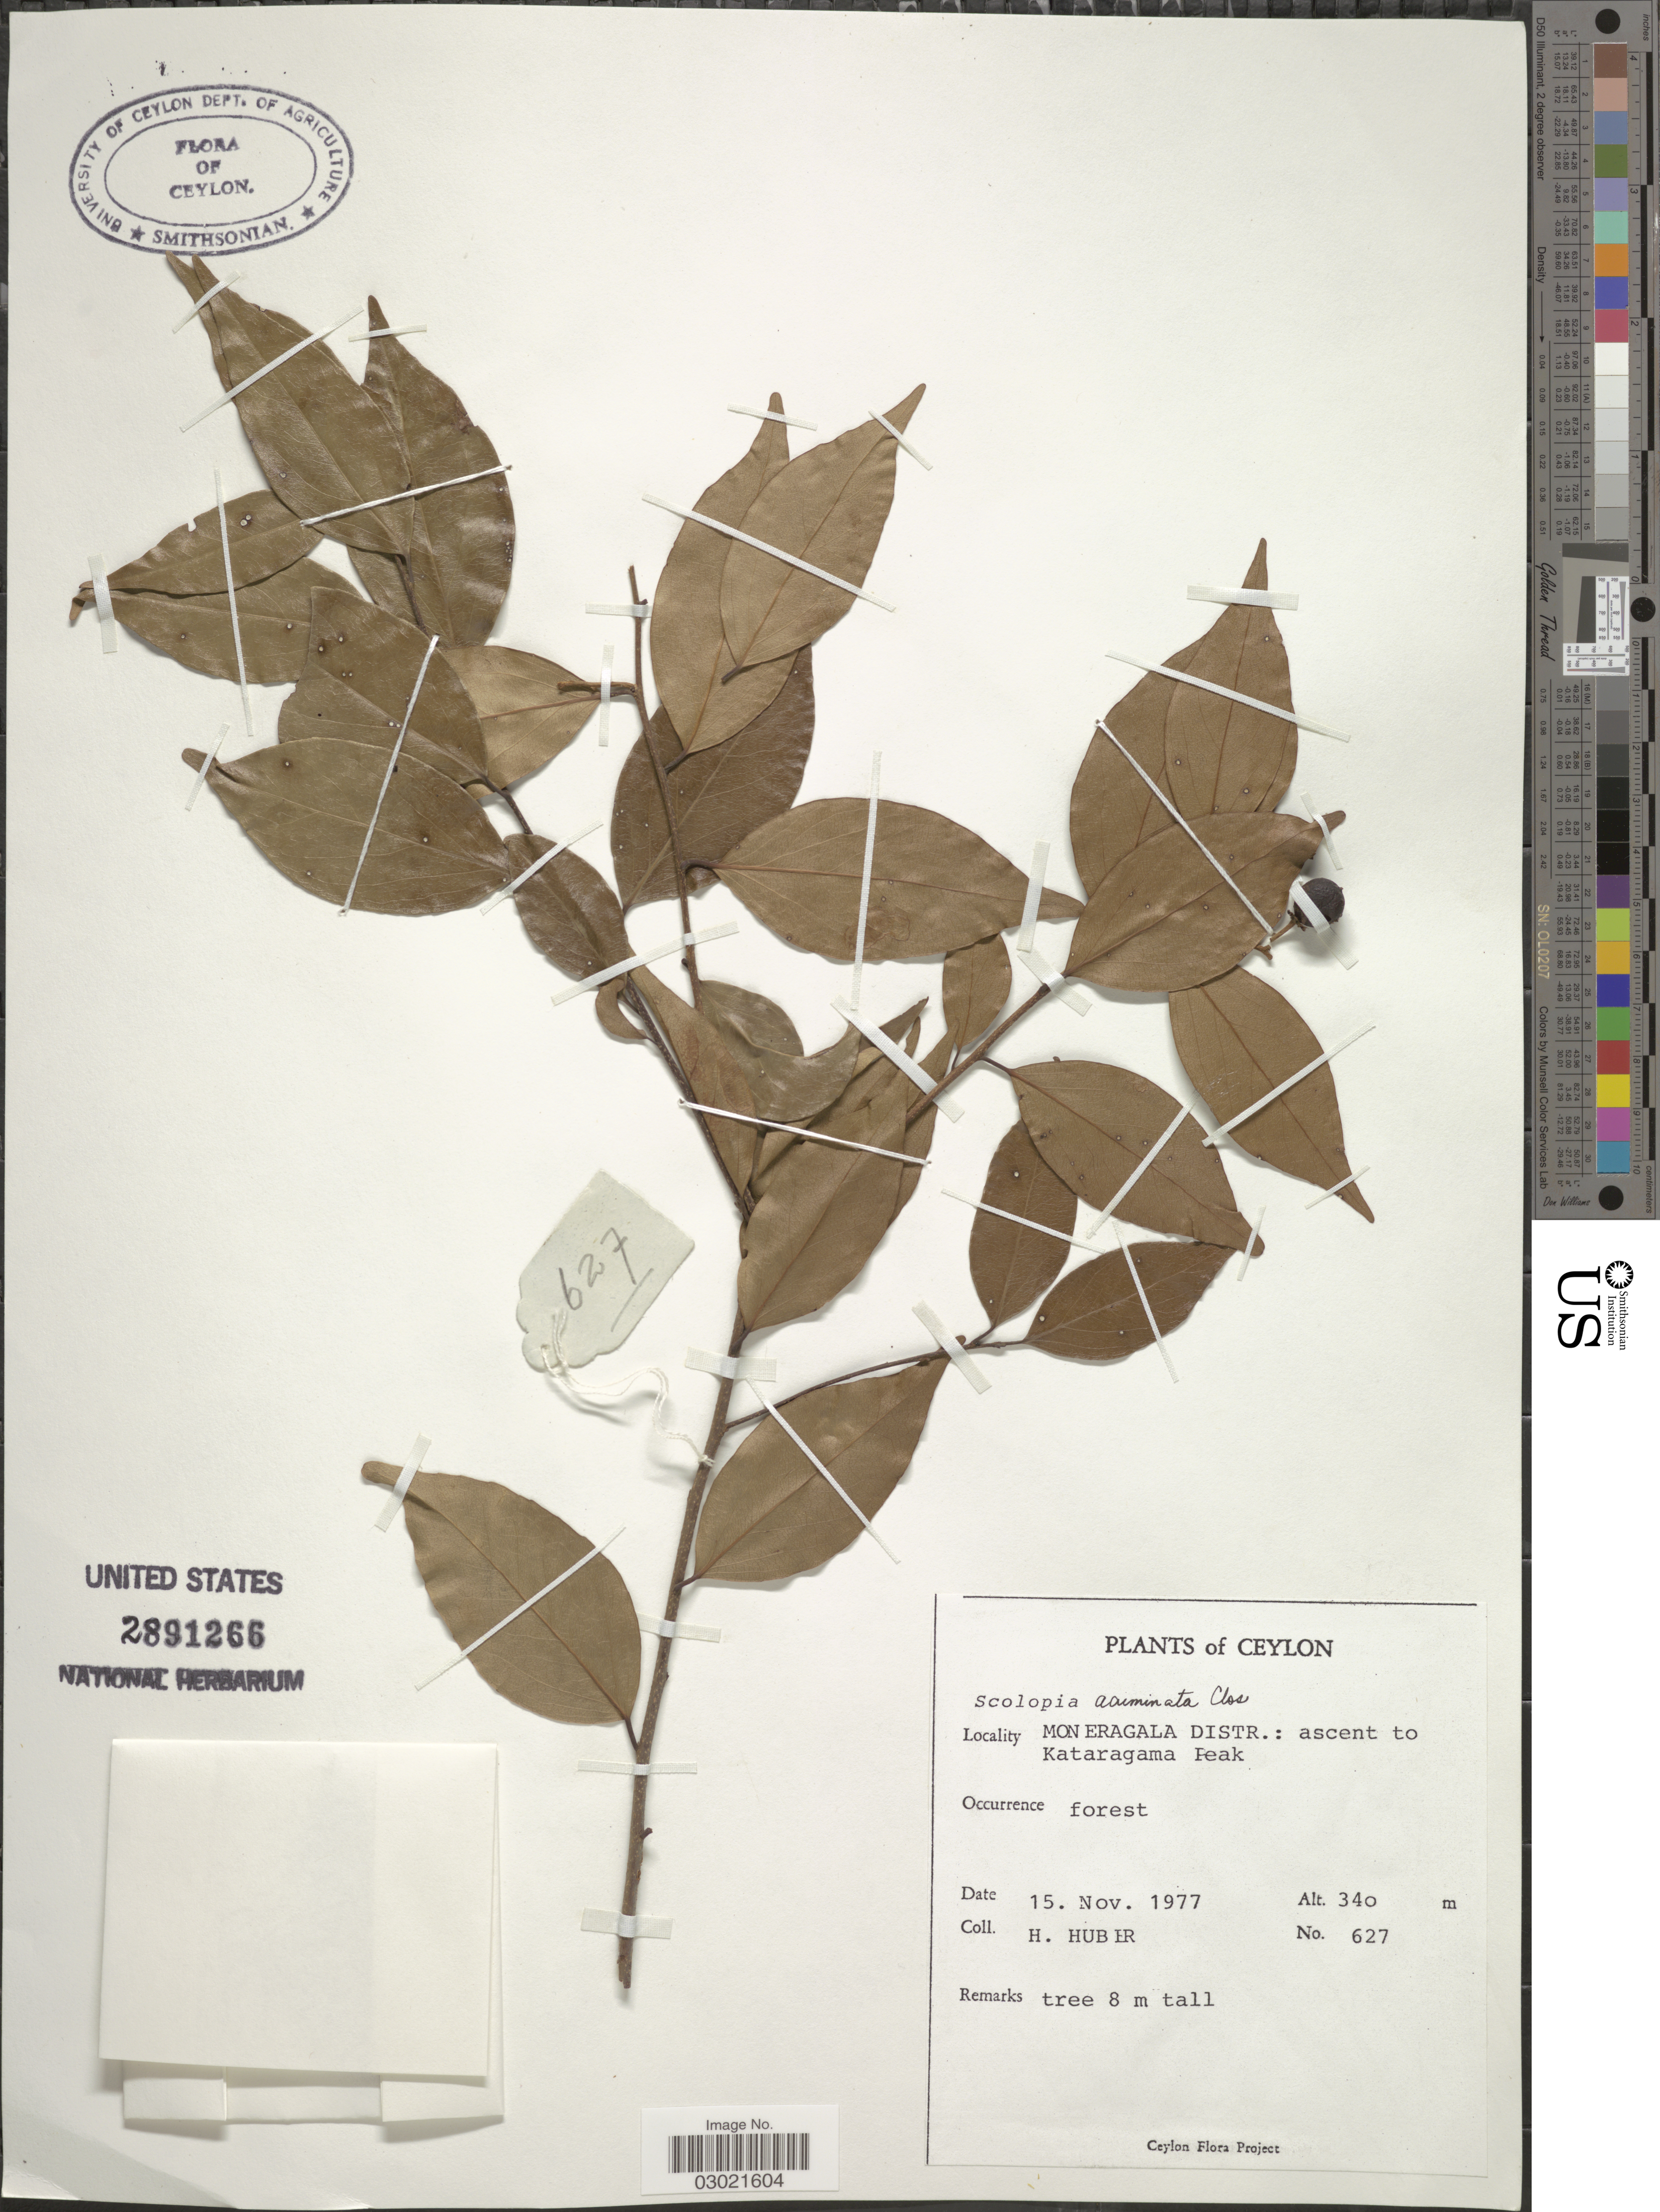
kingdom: Plantae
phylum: Tracheophyta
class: Magnoliopsida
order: Malpighiales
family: Salicaceae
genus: Scolopia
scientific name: Scolopia acuminata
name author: Clos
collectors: H. Huber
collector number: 627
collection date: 1977-11-15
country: Sri Lanka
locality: Ceylon. Moneragala Distr.: ascent to Kataragama Peak.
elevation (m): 340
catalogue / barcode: US 2891266